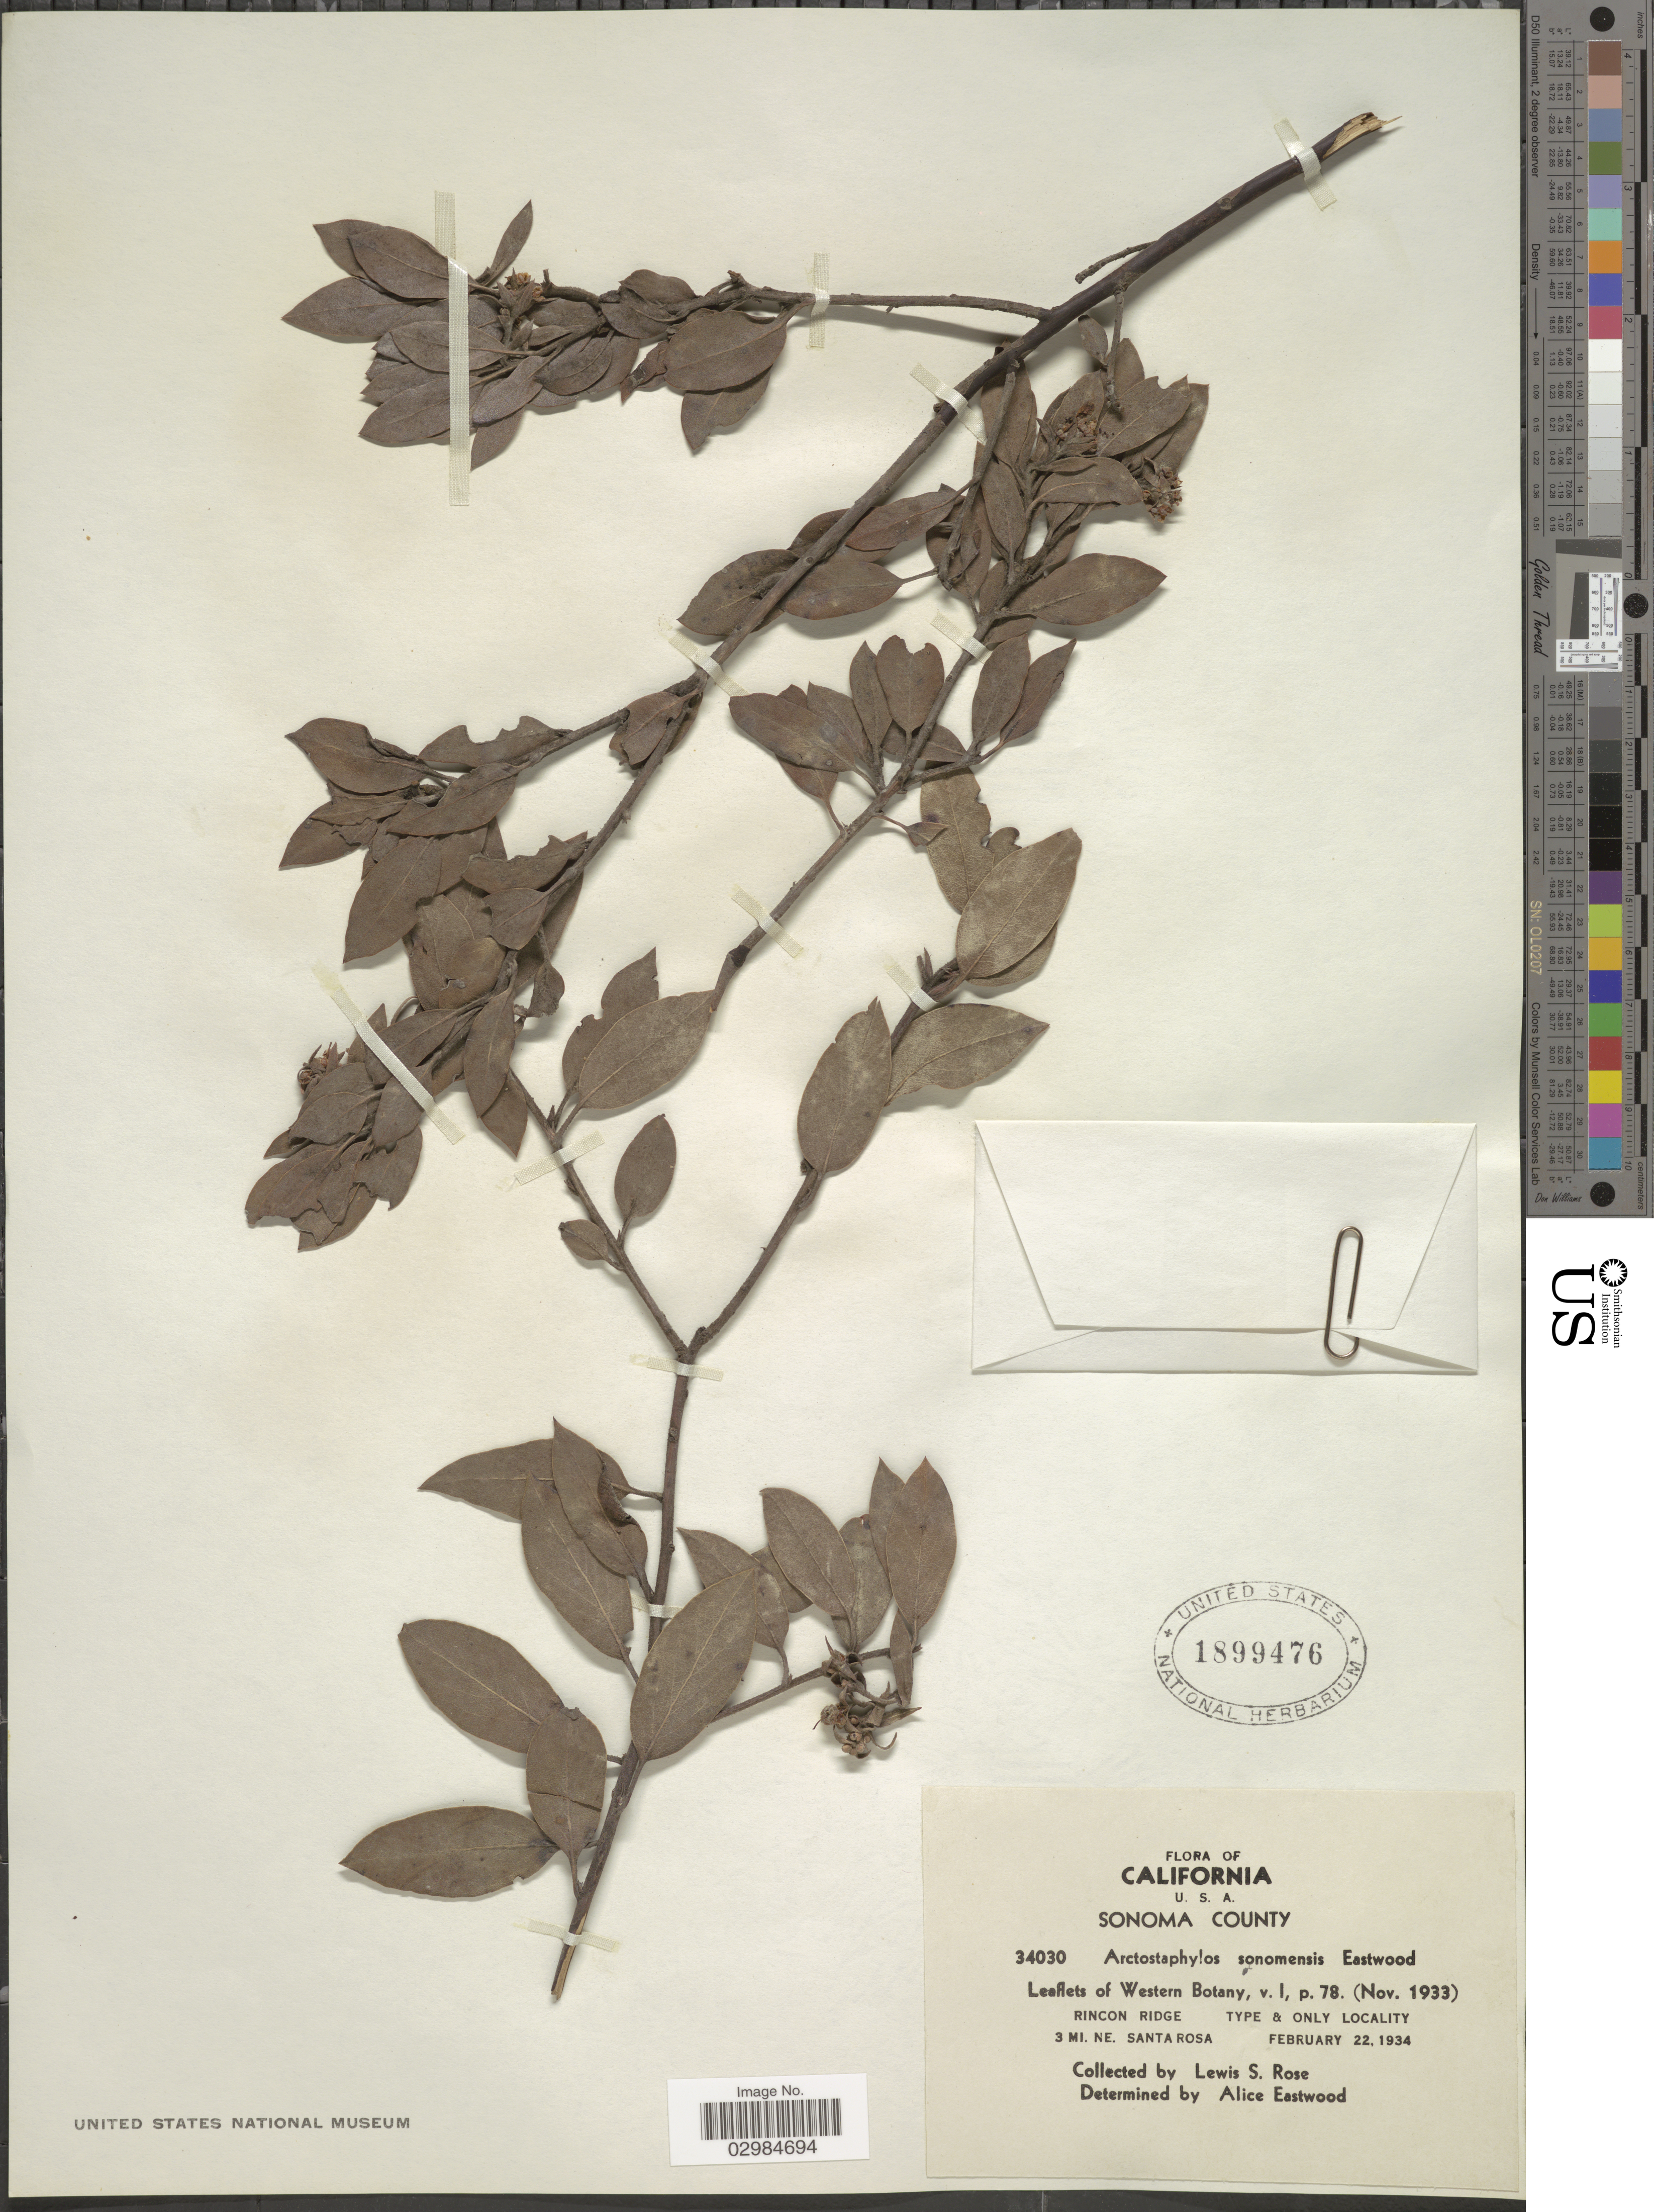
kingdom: Plantae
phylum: Tracheophyta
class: Magnoliopsida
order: Ericales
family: Ericaceae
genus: Arctostaphylos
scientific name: Arctostaphylos sonomensis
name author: Eastw.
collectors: L. S. Rose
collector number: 34030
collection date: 1934-02-22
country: United States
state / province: California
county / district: Sonoma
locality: U.S.A., Sonoma County. Rincon Ridge. 3 mi. NE. Santa Rosa.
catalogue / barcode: US 1899476